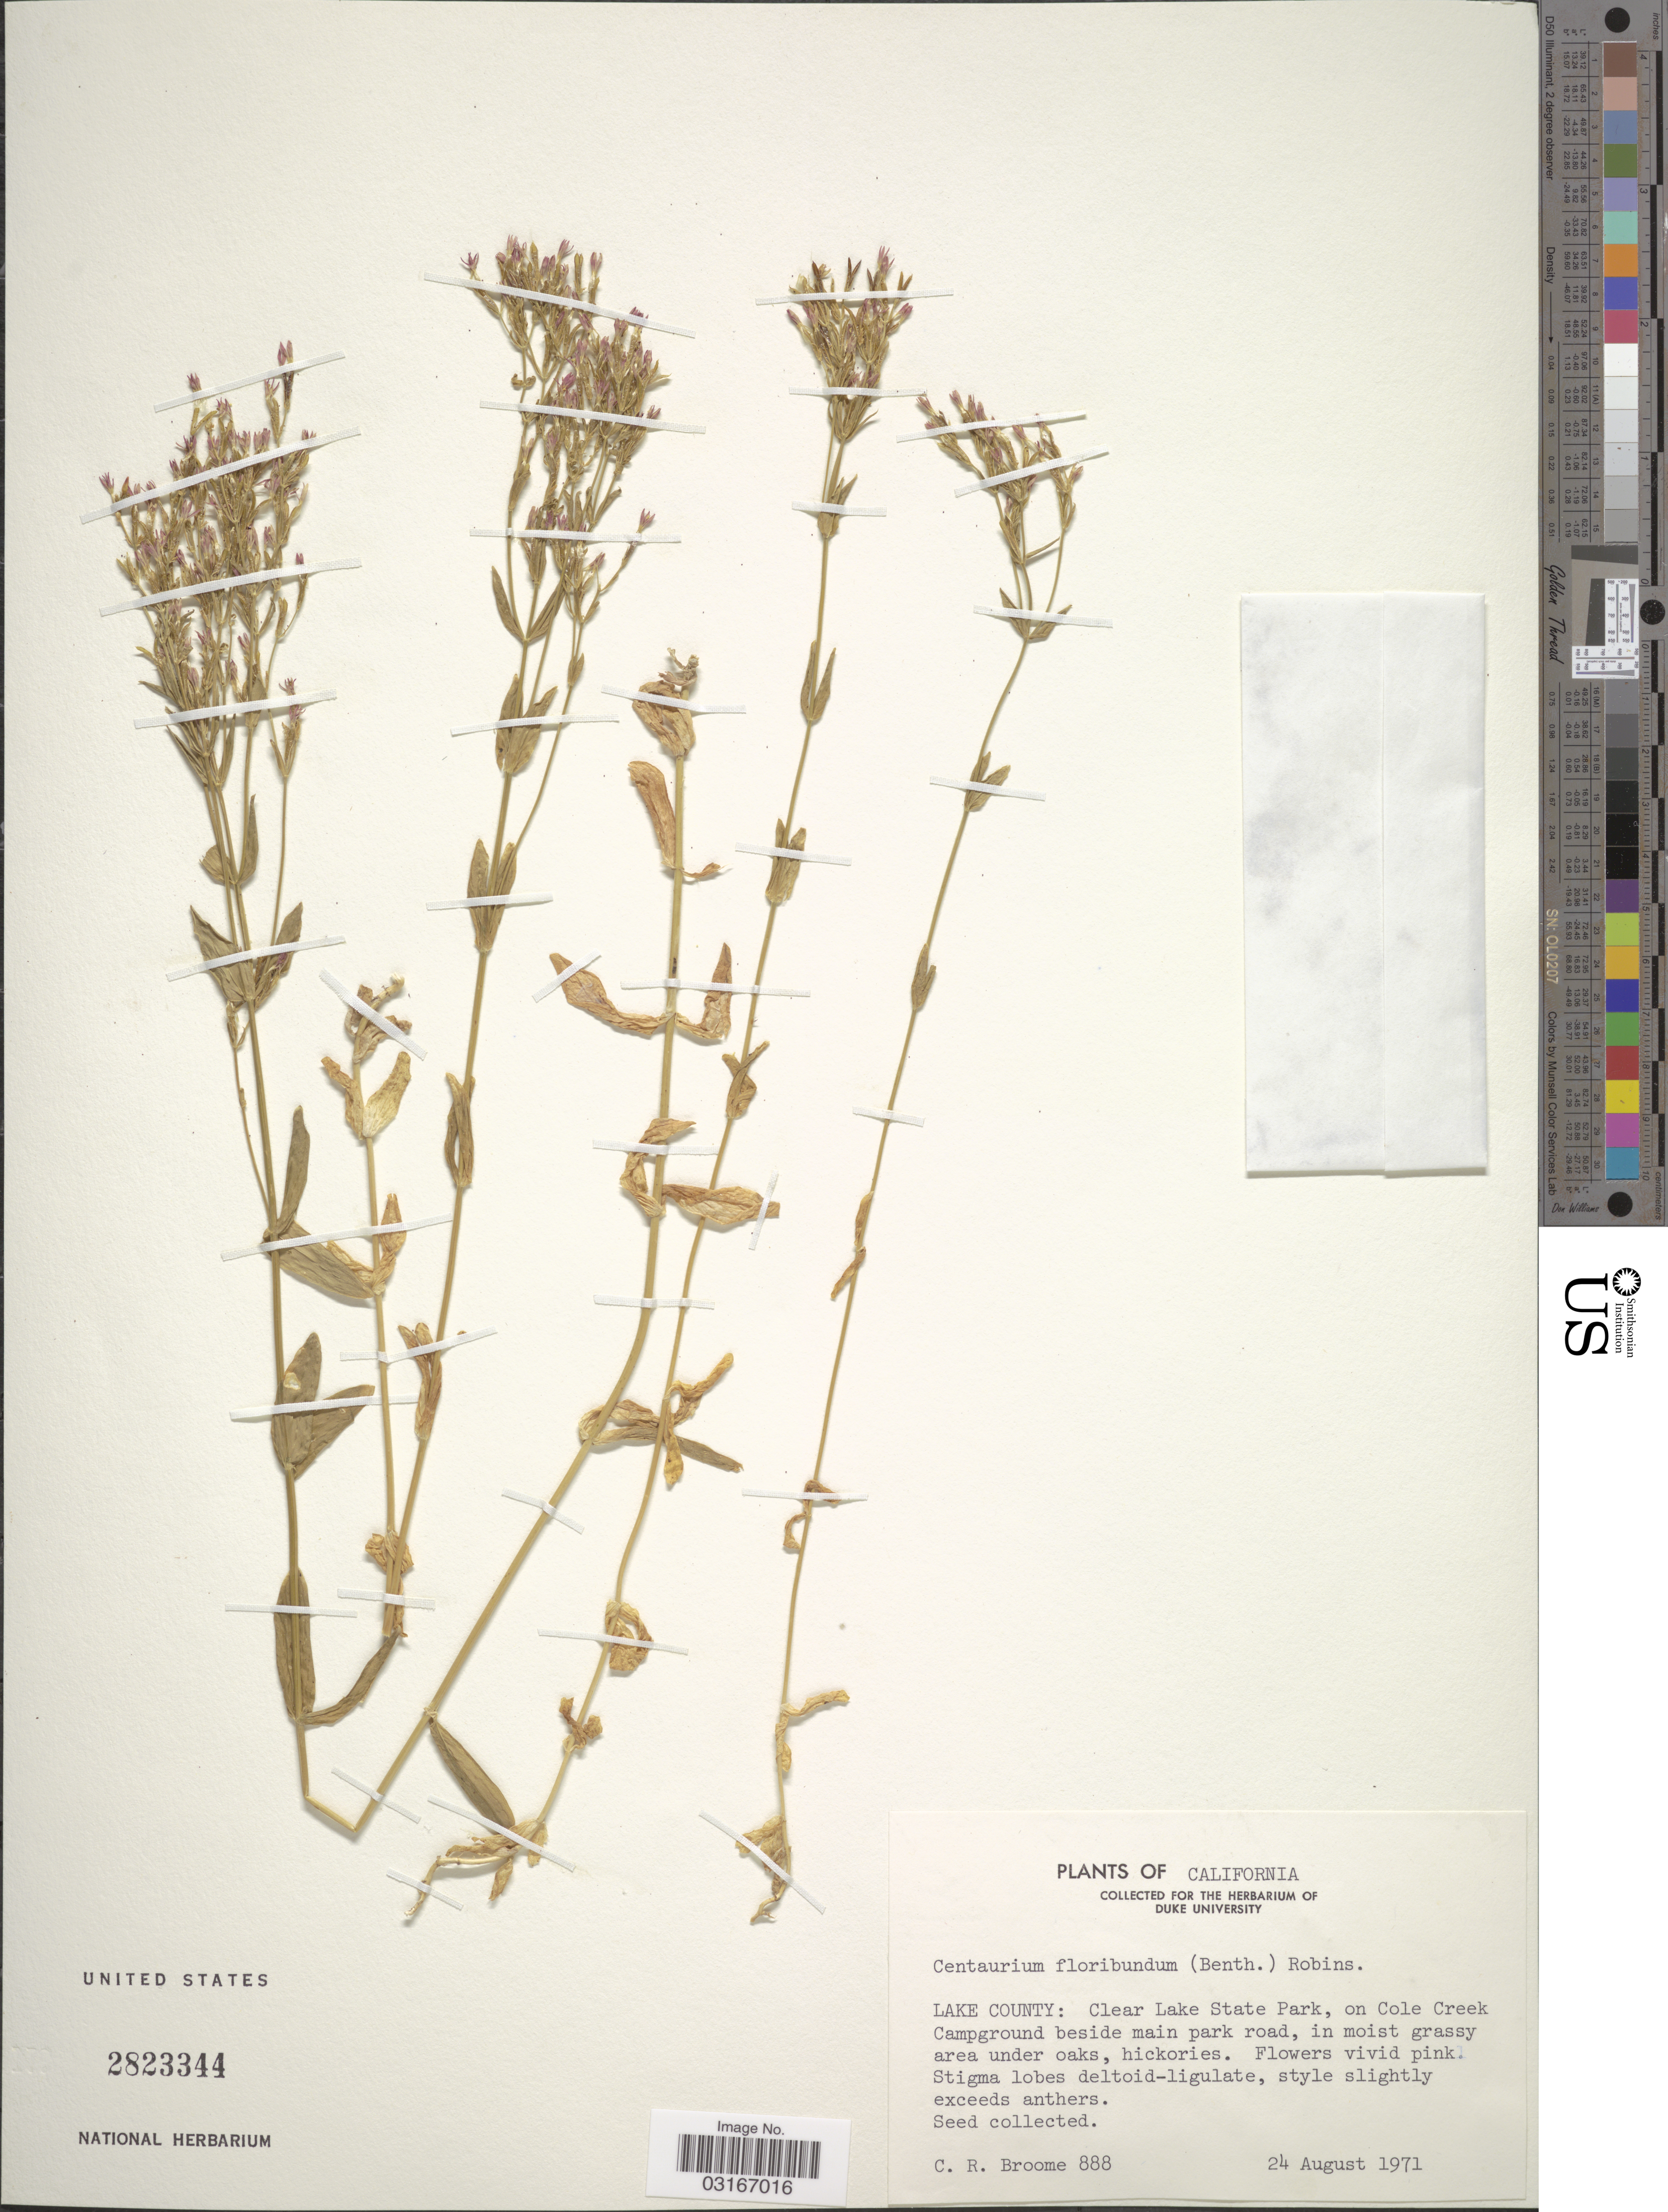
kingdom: Plantae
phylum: Tracheophyta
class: Magnoliopsida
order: Gentianales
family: Gentianaceae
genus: Centaurium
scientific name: Centaurium floribundum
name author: (Benth.) B.L. Rob.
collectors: C. R. Broome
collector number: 888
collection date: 1971-08-24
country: United States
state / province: California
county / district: Lake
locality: Lake County: Clear Lake State Park, on Cole Creek Campground beside main park road, in moist grassy area under oaks, hickories.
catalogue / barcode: US 2823344